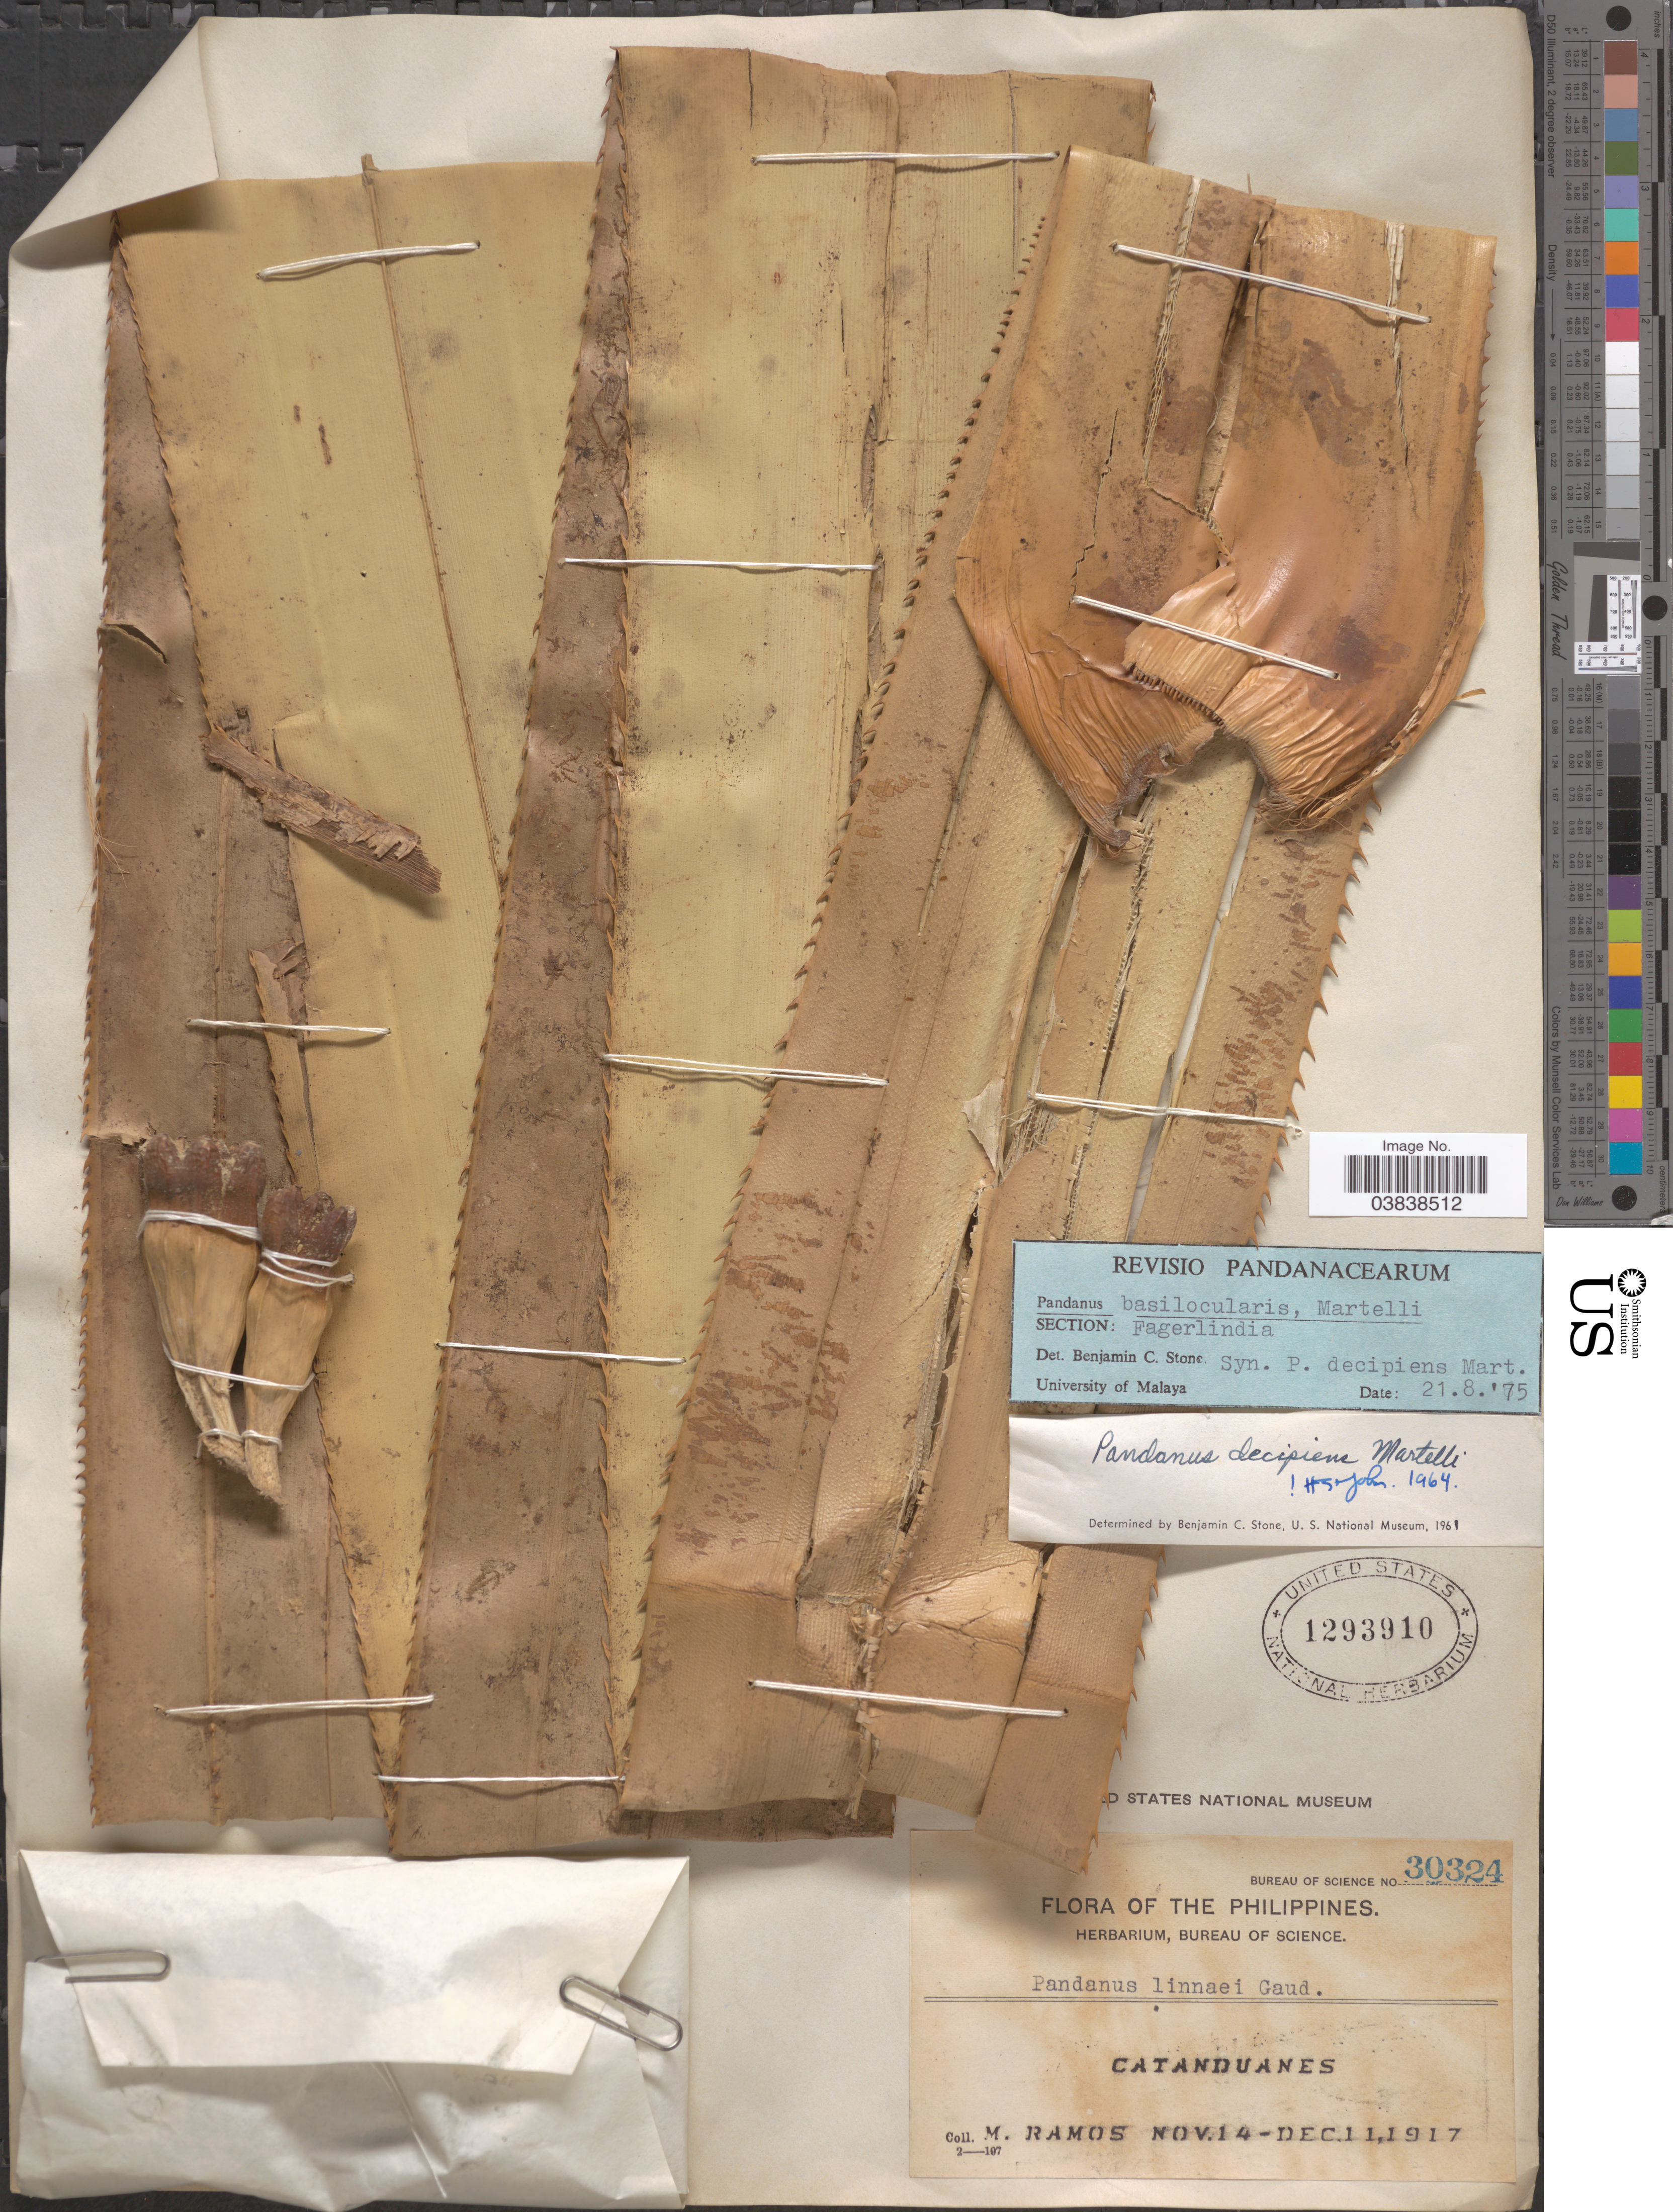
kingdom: Plantae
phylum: Tracheophyta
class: Liliopsida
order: Pandanales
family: Pandanaceae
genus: Pandanus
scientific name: Pandanus decipiens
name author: Martelli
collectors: M. Ramos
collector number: Bureau of Science 30324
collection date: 1917-11-14/1917-12-11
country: Philippines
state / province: Bicol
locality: Catanduanes.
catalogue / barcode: US 1293910